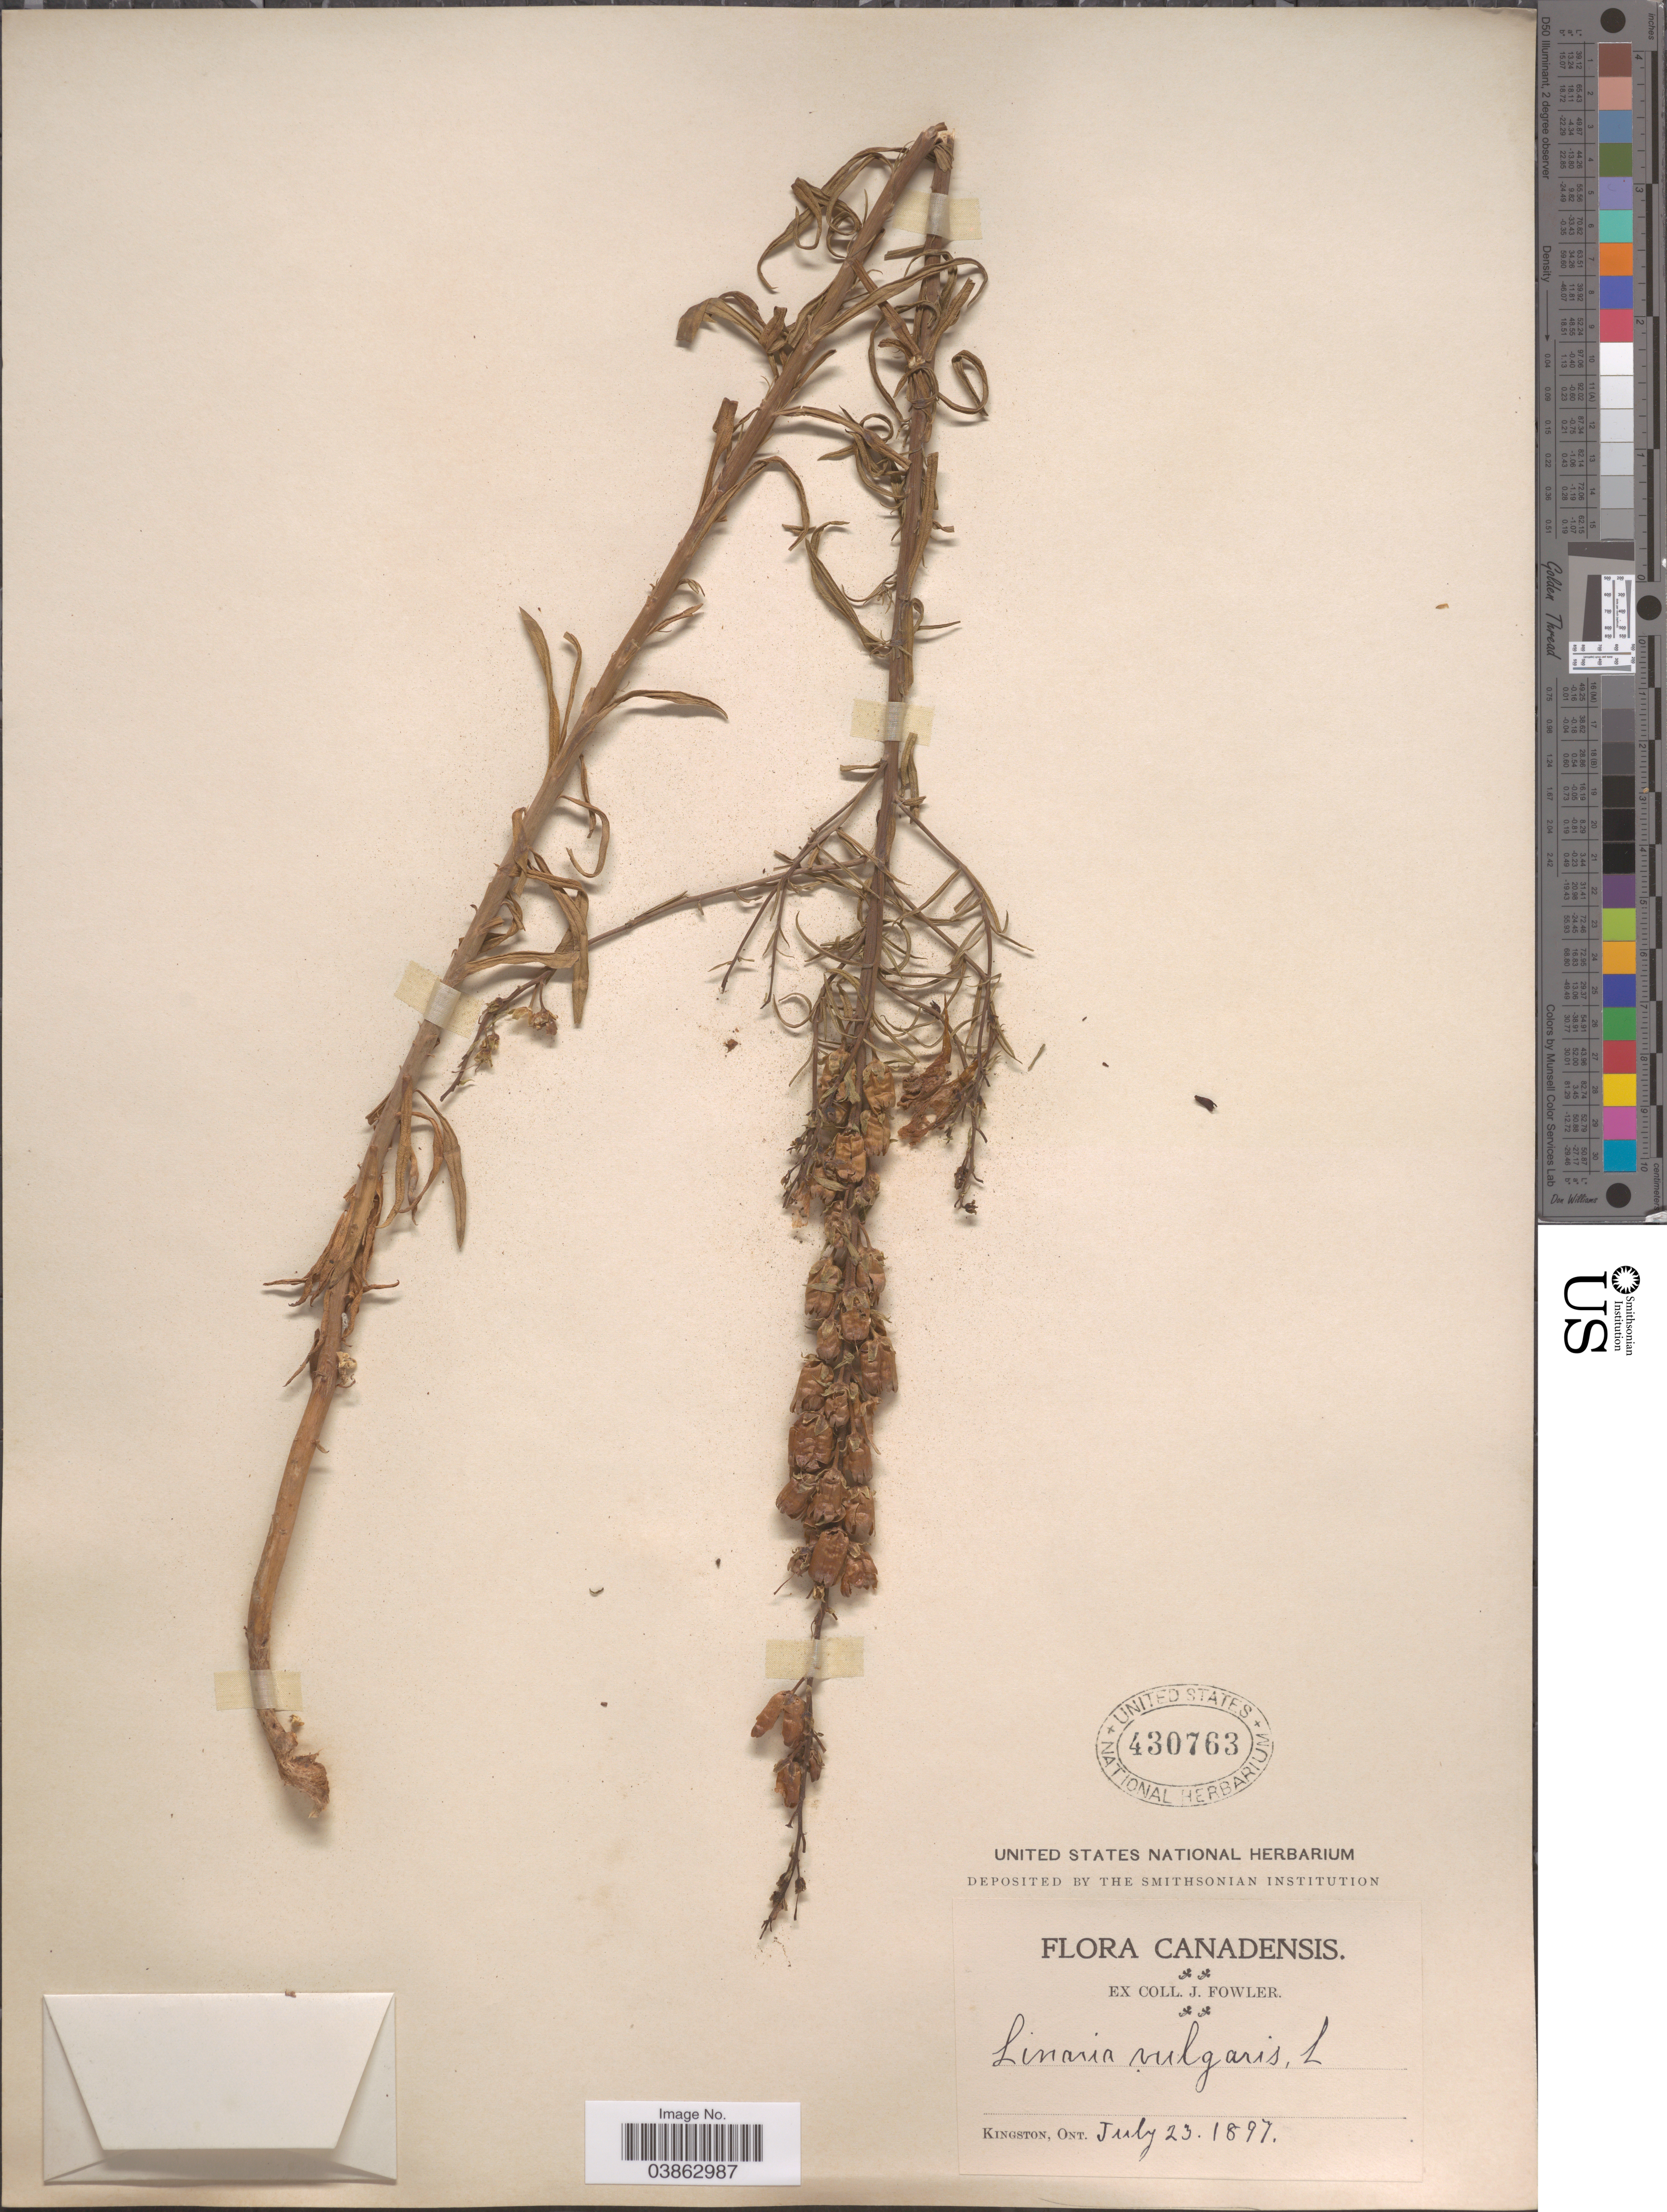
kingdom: Plantae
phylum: Tracheophyta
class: Magnoliopsida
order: Lamiales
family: Plantaginaceae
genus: Linaria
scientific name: Linaria vulgaris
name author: Mill.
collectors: J. Fowler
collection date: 1897-07-23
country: Canada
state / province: Ontario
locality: Kingston.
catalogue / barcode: US 430763